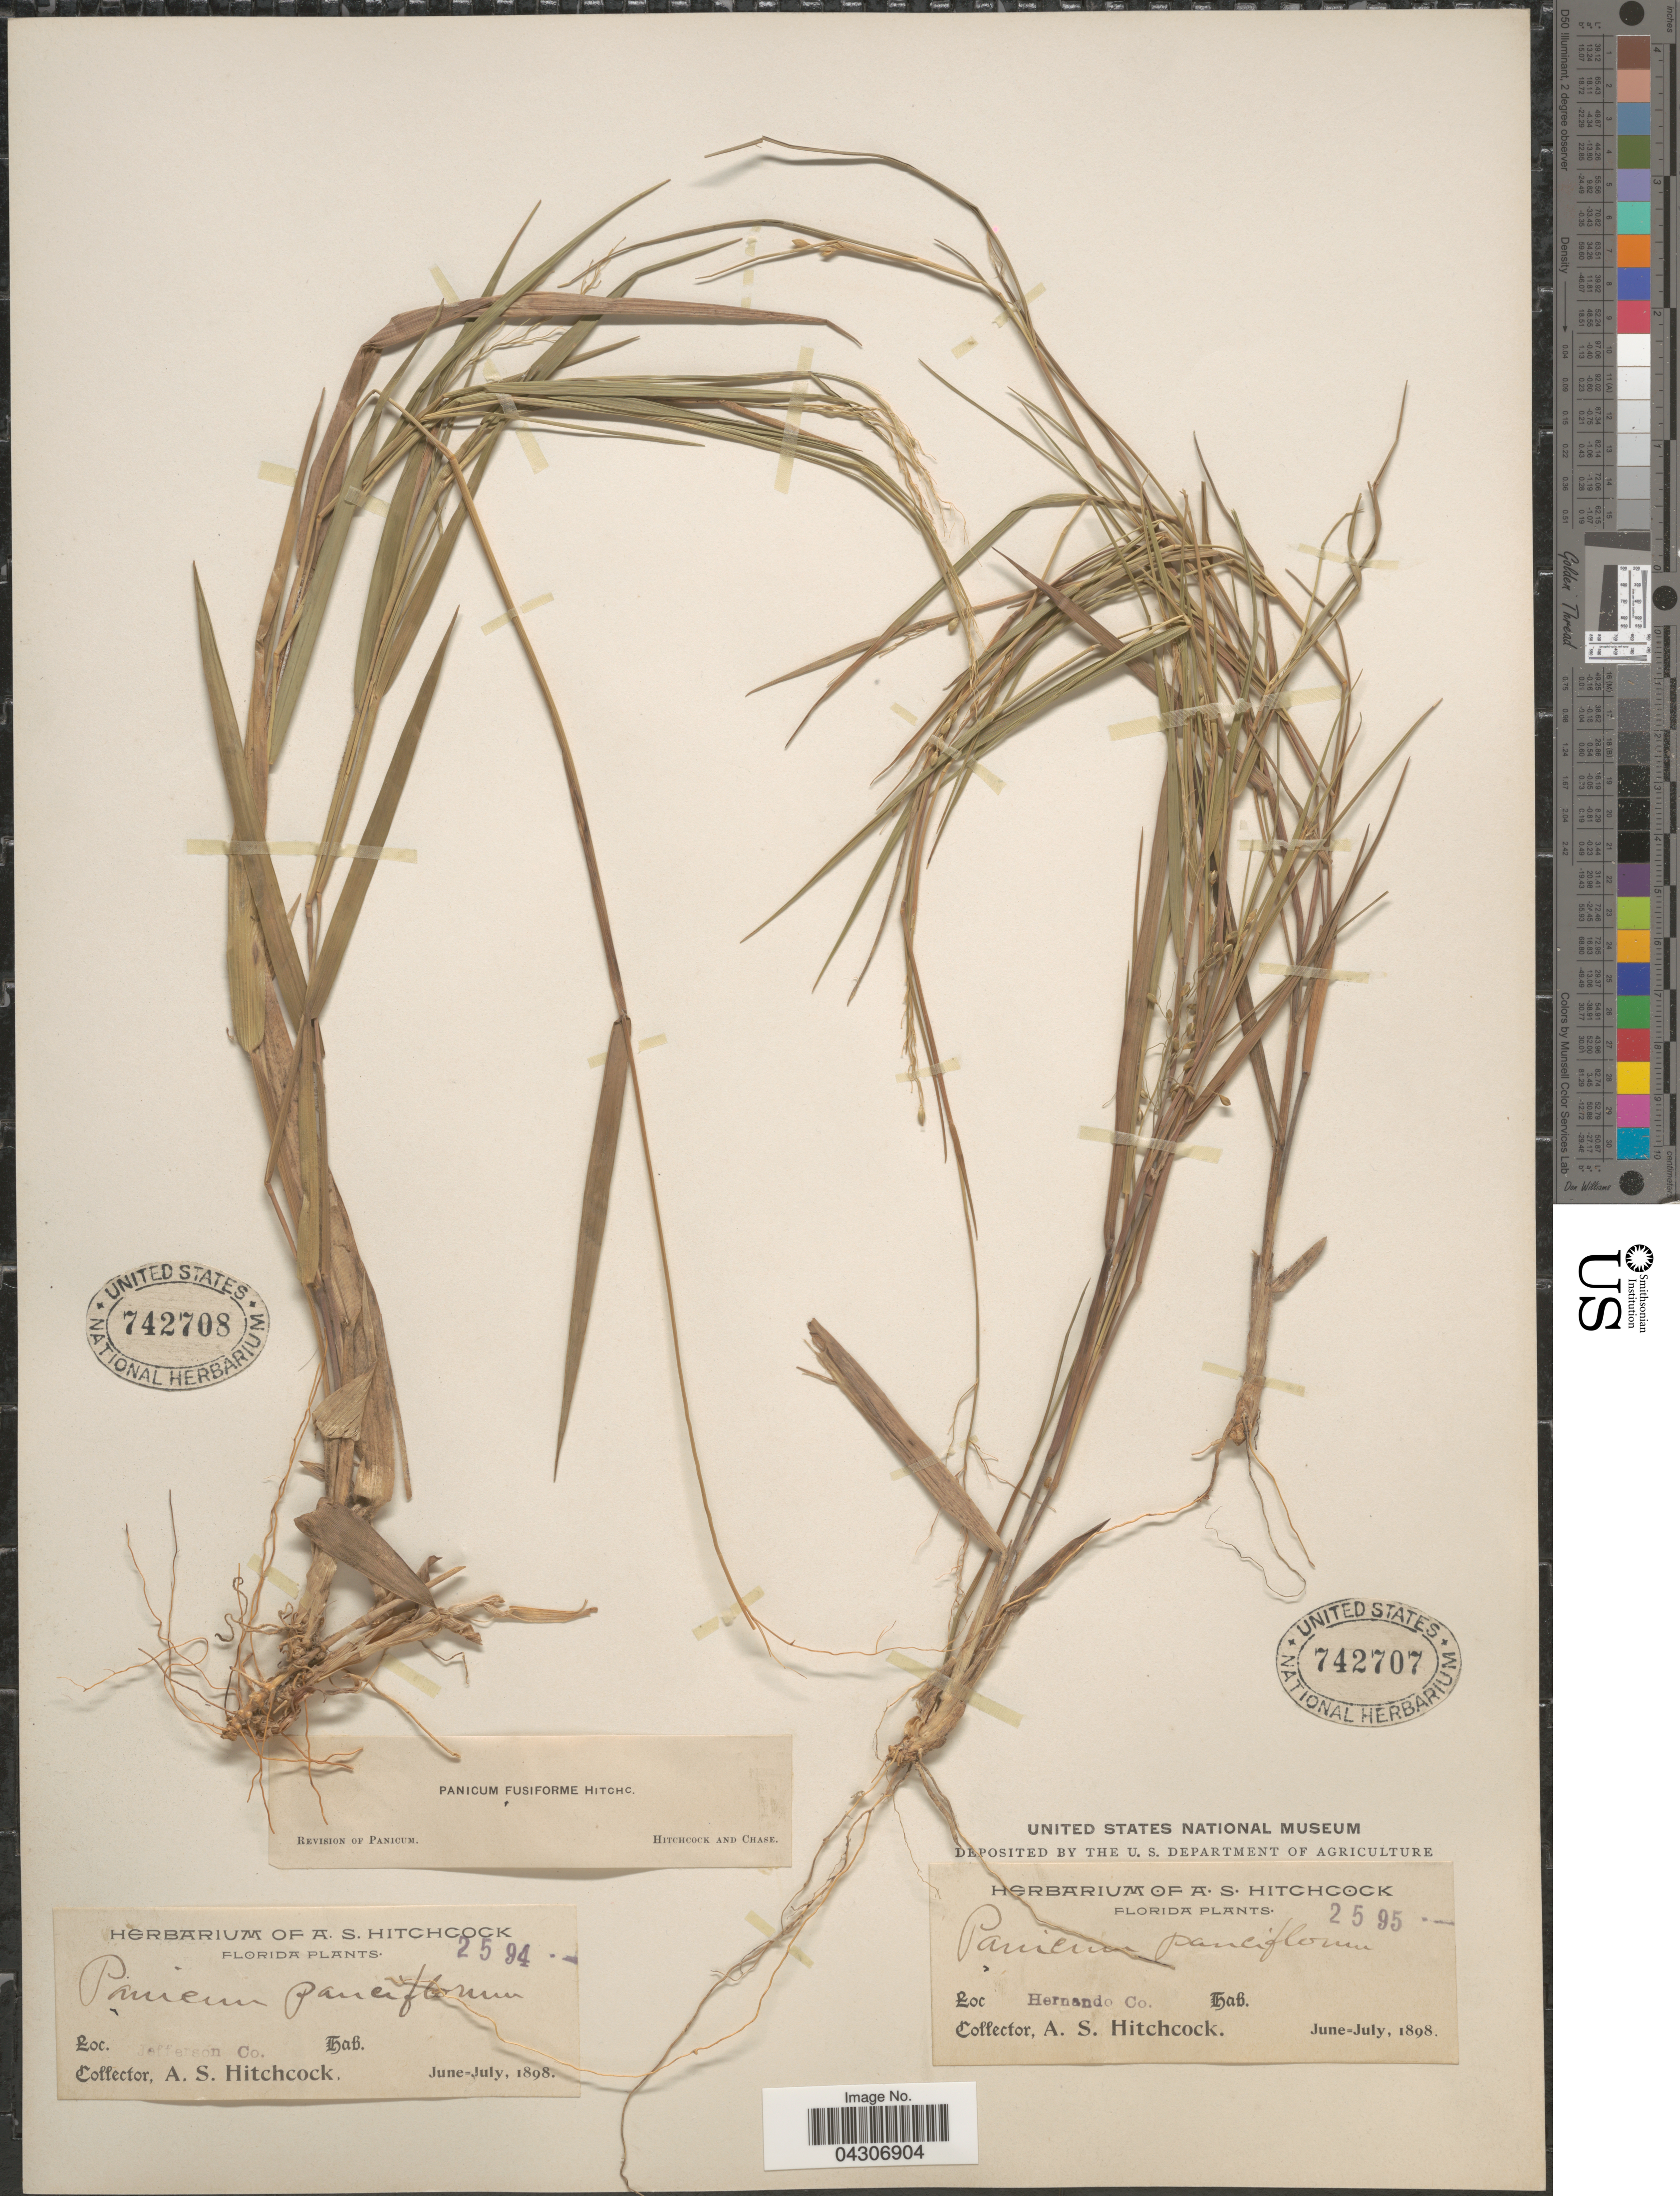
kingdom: Plantae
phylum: Tracheophyta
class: Liliopsida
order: Poales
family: Poaceae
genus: Dichanthelium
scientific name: Dichanthelium aciculare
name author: (Desv. ex Poir.) Gould & C.A. Clark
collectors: A. S. Hitchcock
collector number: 2595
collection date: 1898-06/1898-07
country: United States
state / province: Florida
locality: Jefferson Co.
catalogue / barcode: US 742708